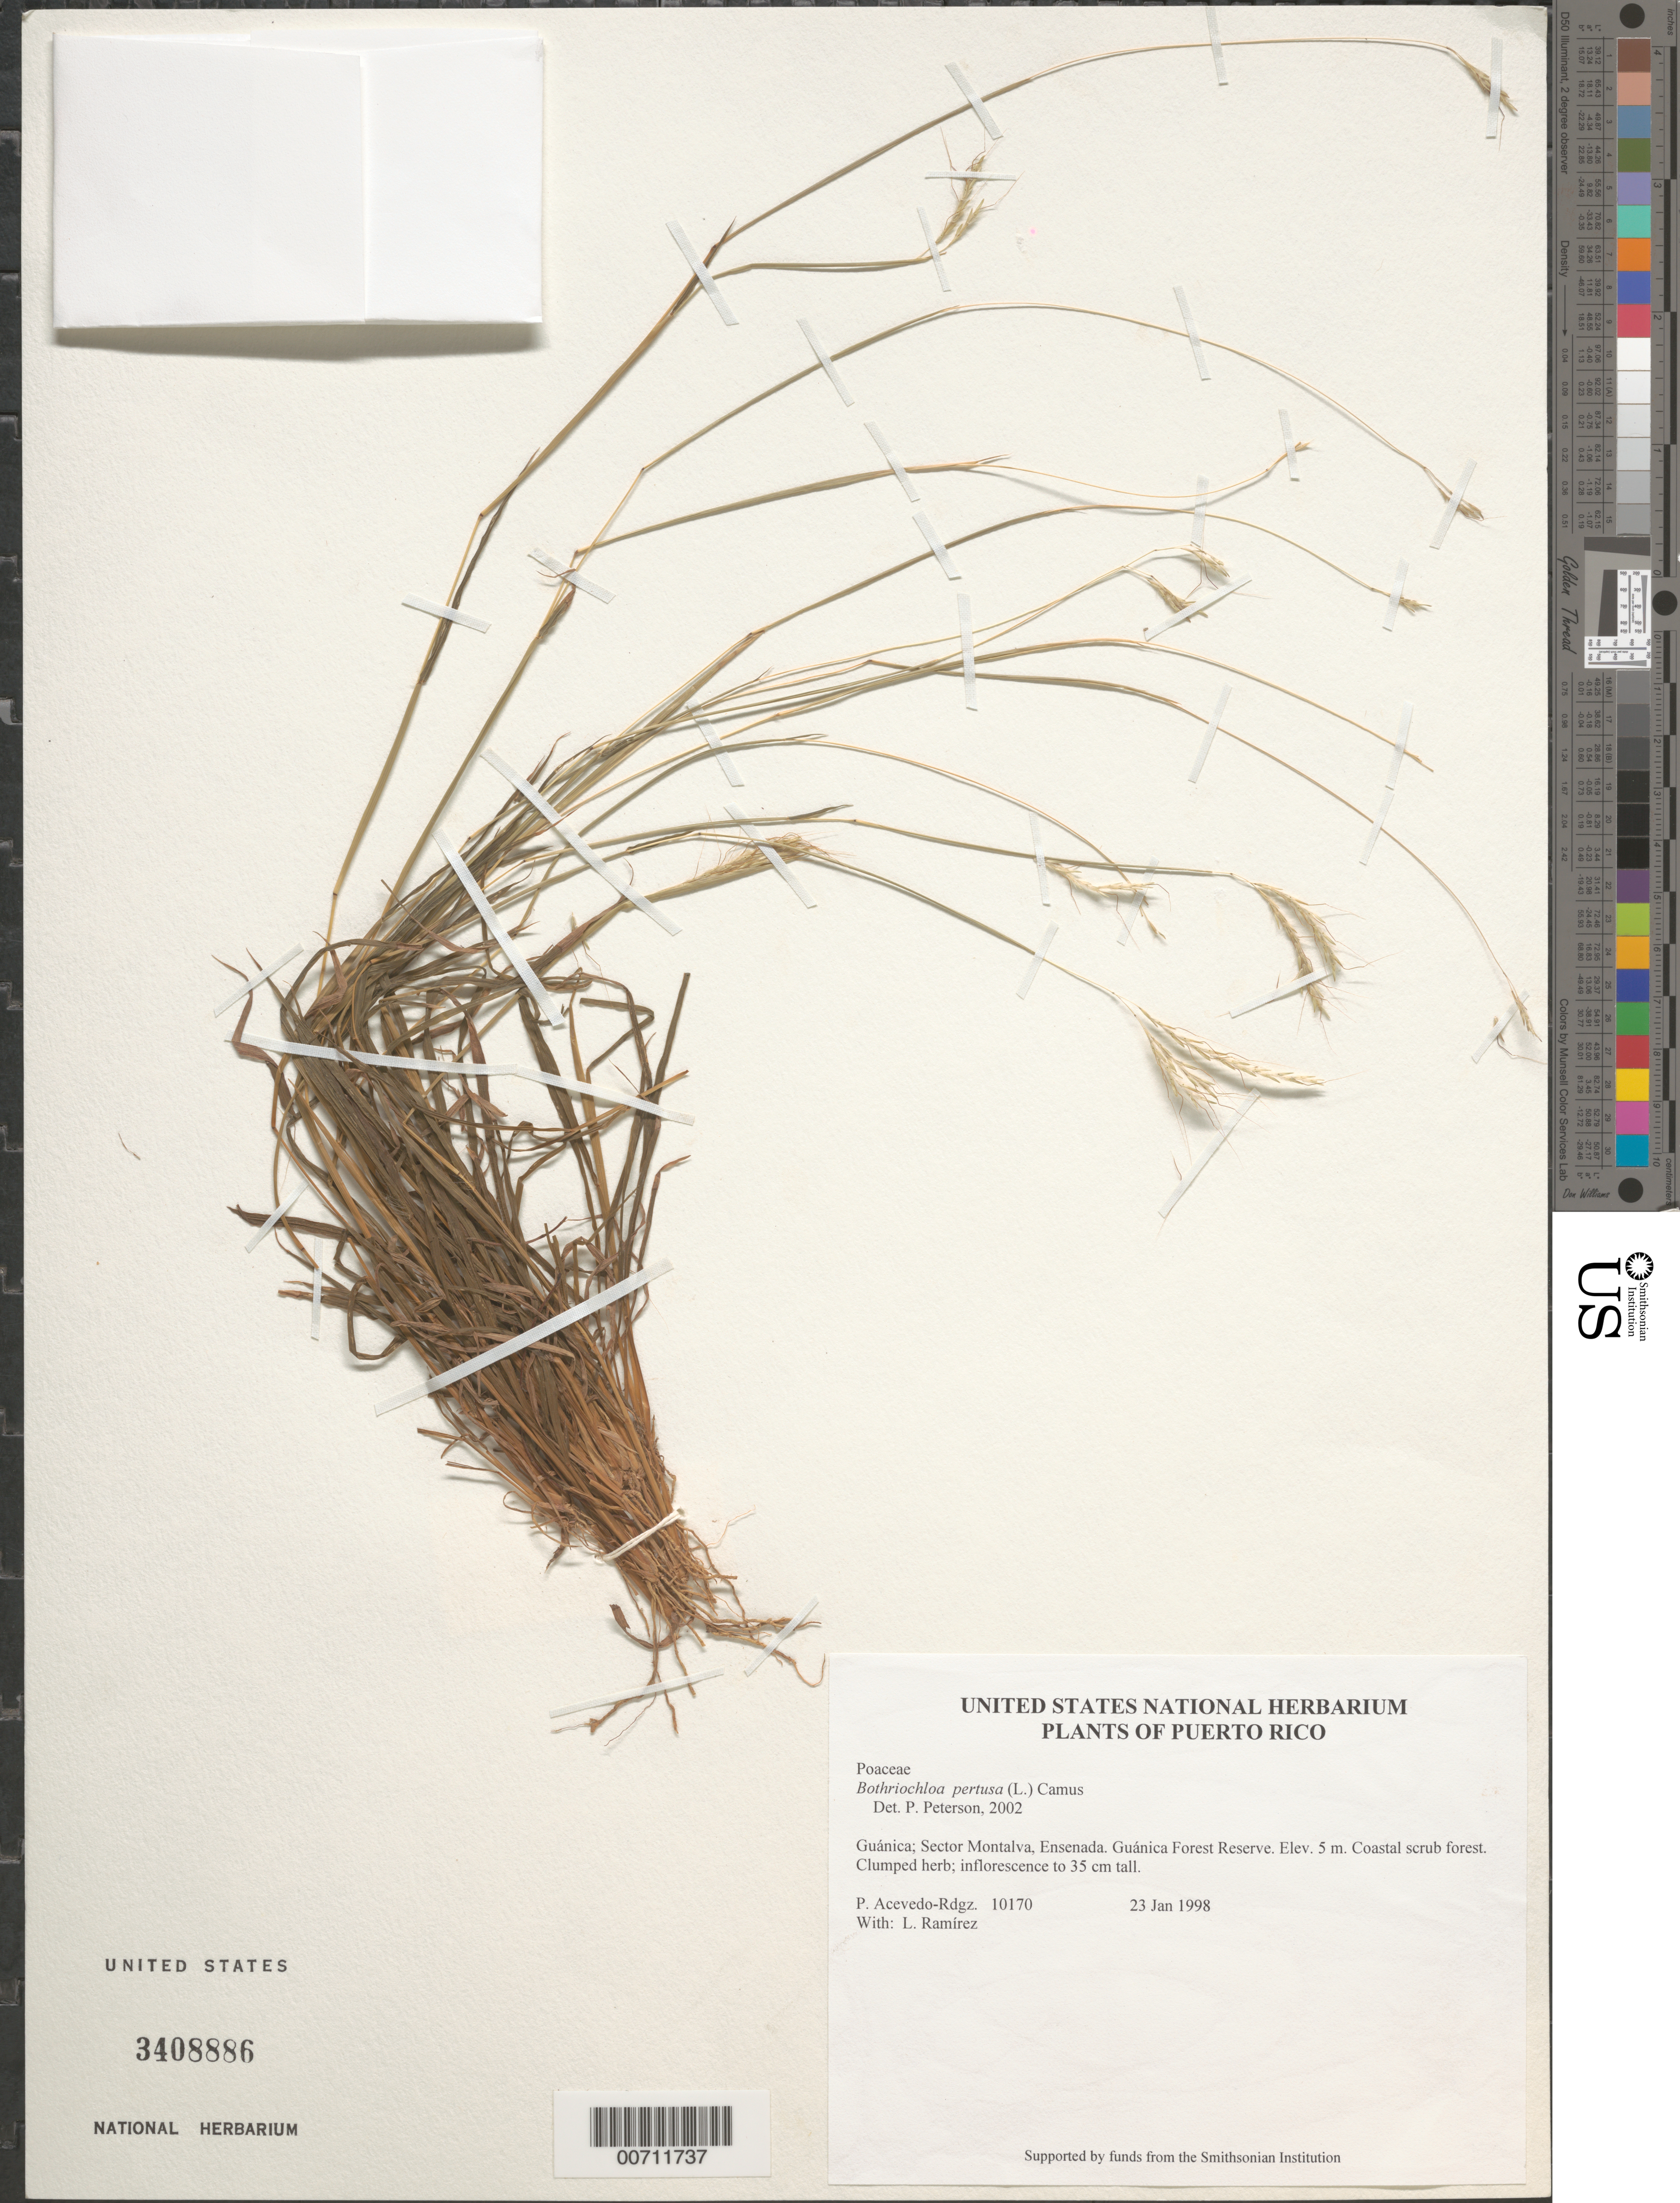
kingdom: Plantae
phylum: Tracheophyta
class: Liliopsida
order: Poales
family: Poaceae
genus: Bothriochloa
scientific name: Bothriochloa pertusa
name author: (L.) A. Camus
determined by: Peterson, Paul M., (BOT), Smithsonian Institution - National Museum of Natural History (UNITED STATES)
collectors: P. Acevedo-Rodr. & L. Ramirez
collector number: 10170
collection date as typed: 23 Jan 1998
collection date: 1998-01-23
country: Puerto Rico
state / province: Guánica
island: Puerto Rico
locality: Guánica; Sector Montalva, Ensenada. Guánica Forest Reserve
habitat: Coastal scrub forest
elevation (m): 5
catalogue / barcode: US 3408886